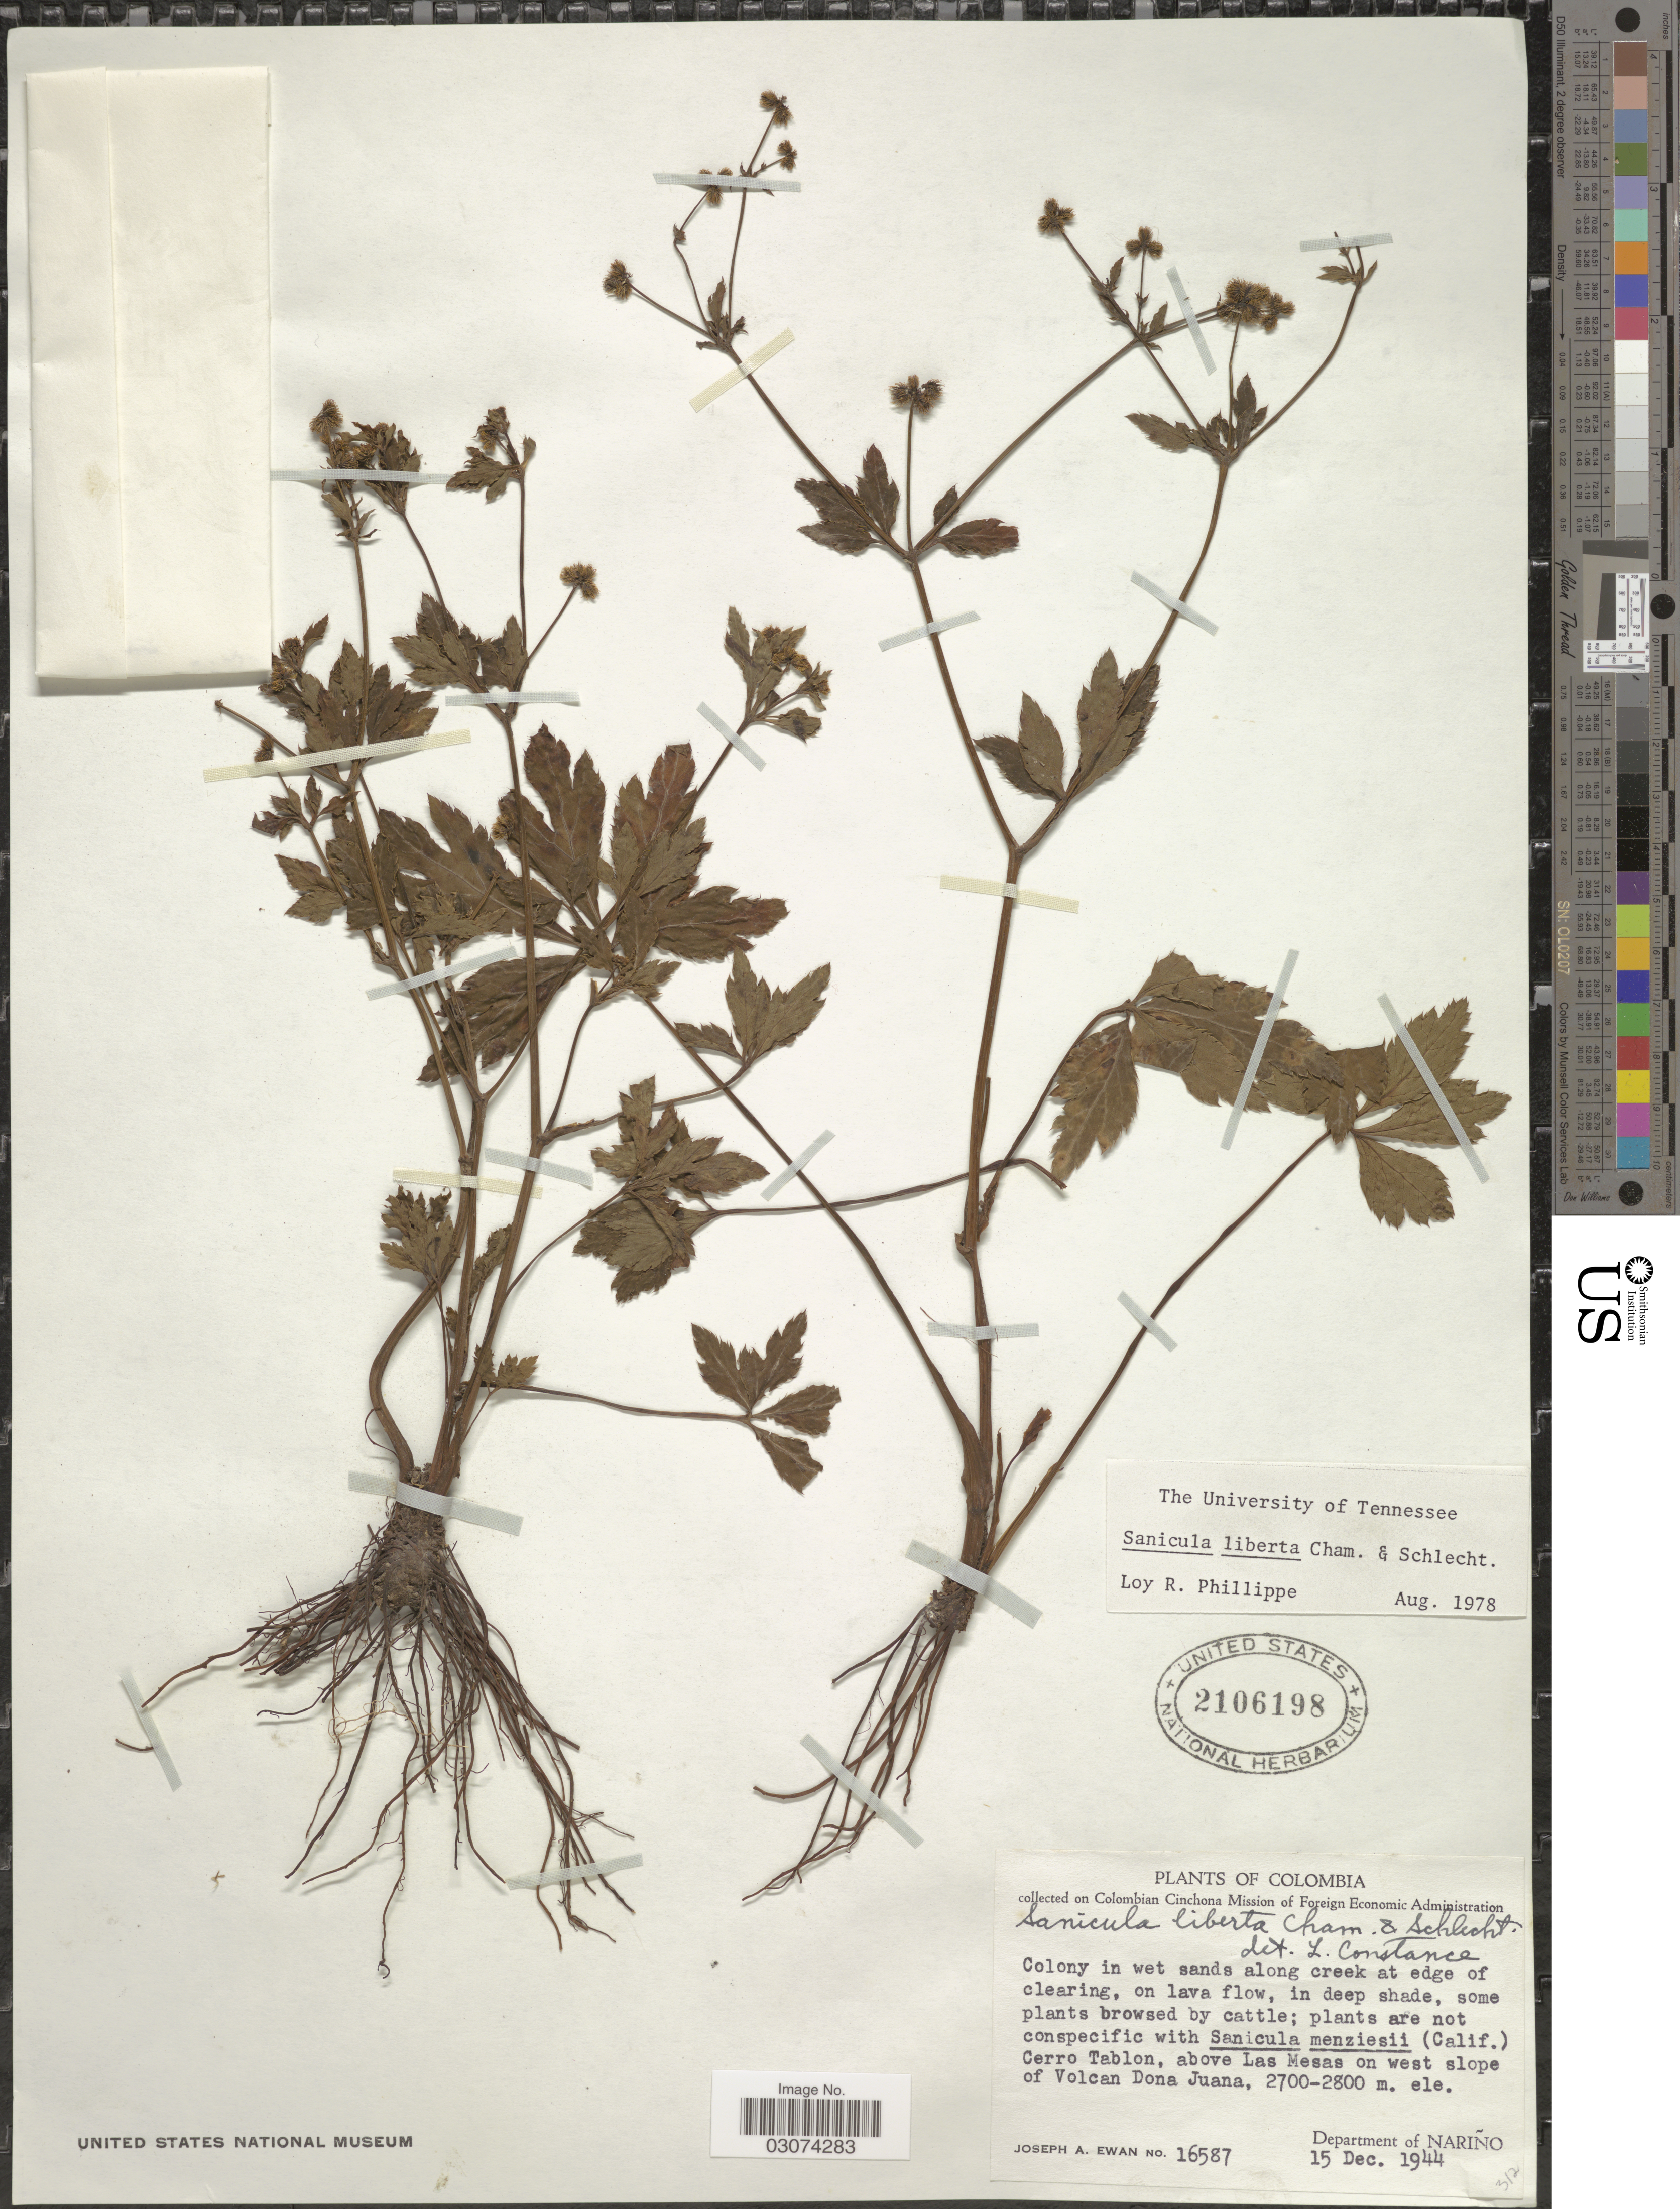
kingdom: Plantae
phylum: Tracheophyta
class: Magnoliopsida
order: Apiales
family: Apiaceae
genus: Sanicula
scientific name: Sanicula liberta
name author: Cham. & Schltdl.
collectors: J. A. Ewan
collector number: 16587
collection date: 1944-12-15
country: Colombia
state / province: Nariño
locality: Cerro Tablon, above Las Mesas on west slope of Volcan Dona Juana, Department of Nariño.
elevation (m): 2700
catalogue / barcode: US 2106198